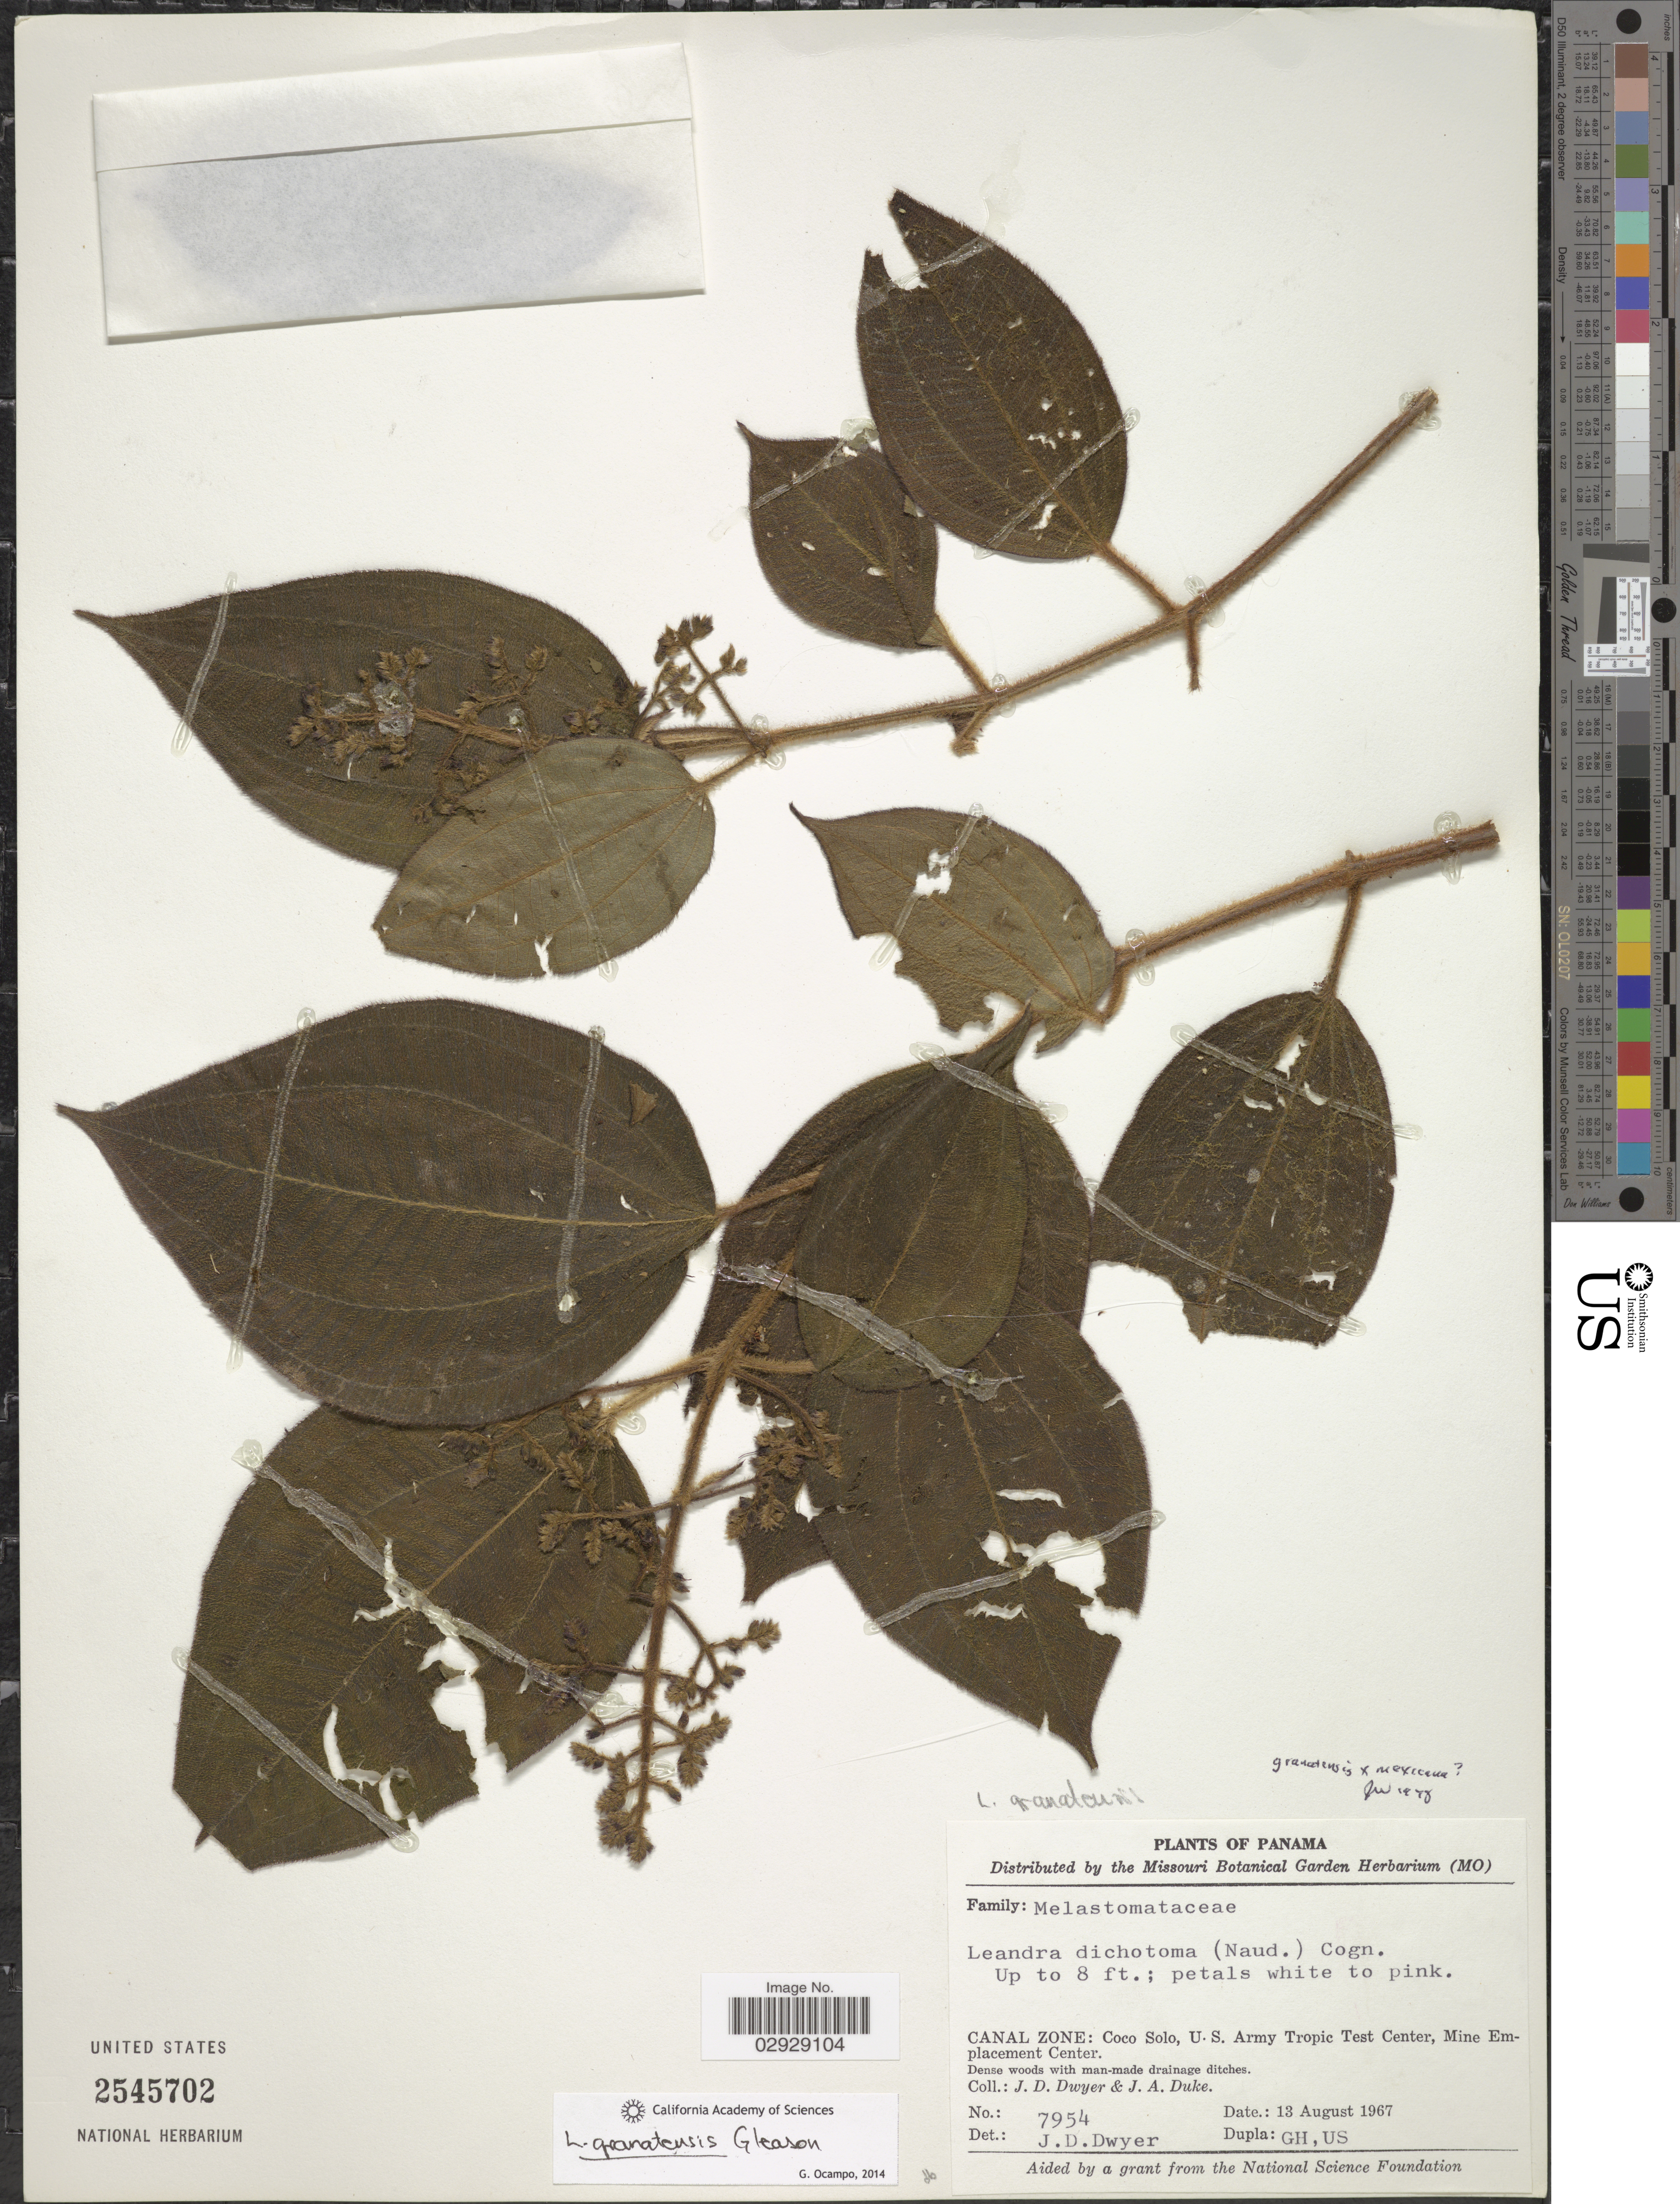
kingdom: Plantae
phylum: Tracheophyta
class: Magnoliopsida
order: Myrtales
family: Melastomataceae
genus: Leandra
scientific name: Leandra granatensis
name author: Gleason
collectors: J. D. Dwyer & J. A. Duke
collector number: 7954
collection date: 1967-08-18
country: Panama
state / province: Colón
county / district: Canal Zone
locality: Coco Solo, U. S. Army Tropic Test Center, Mine Emplacement Center.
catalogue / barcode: US 2545702